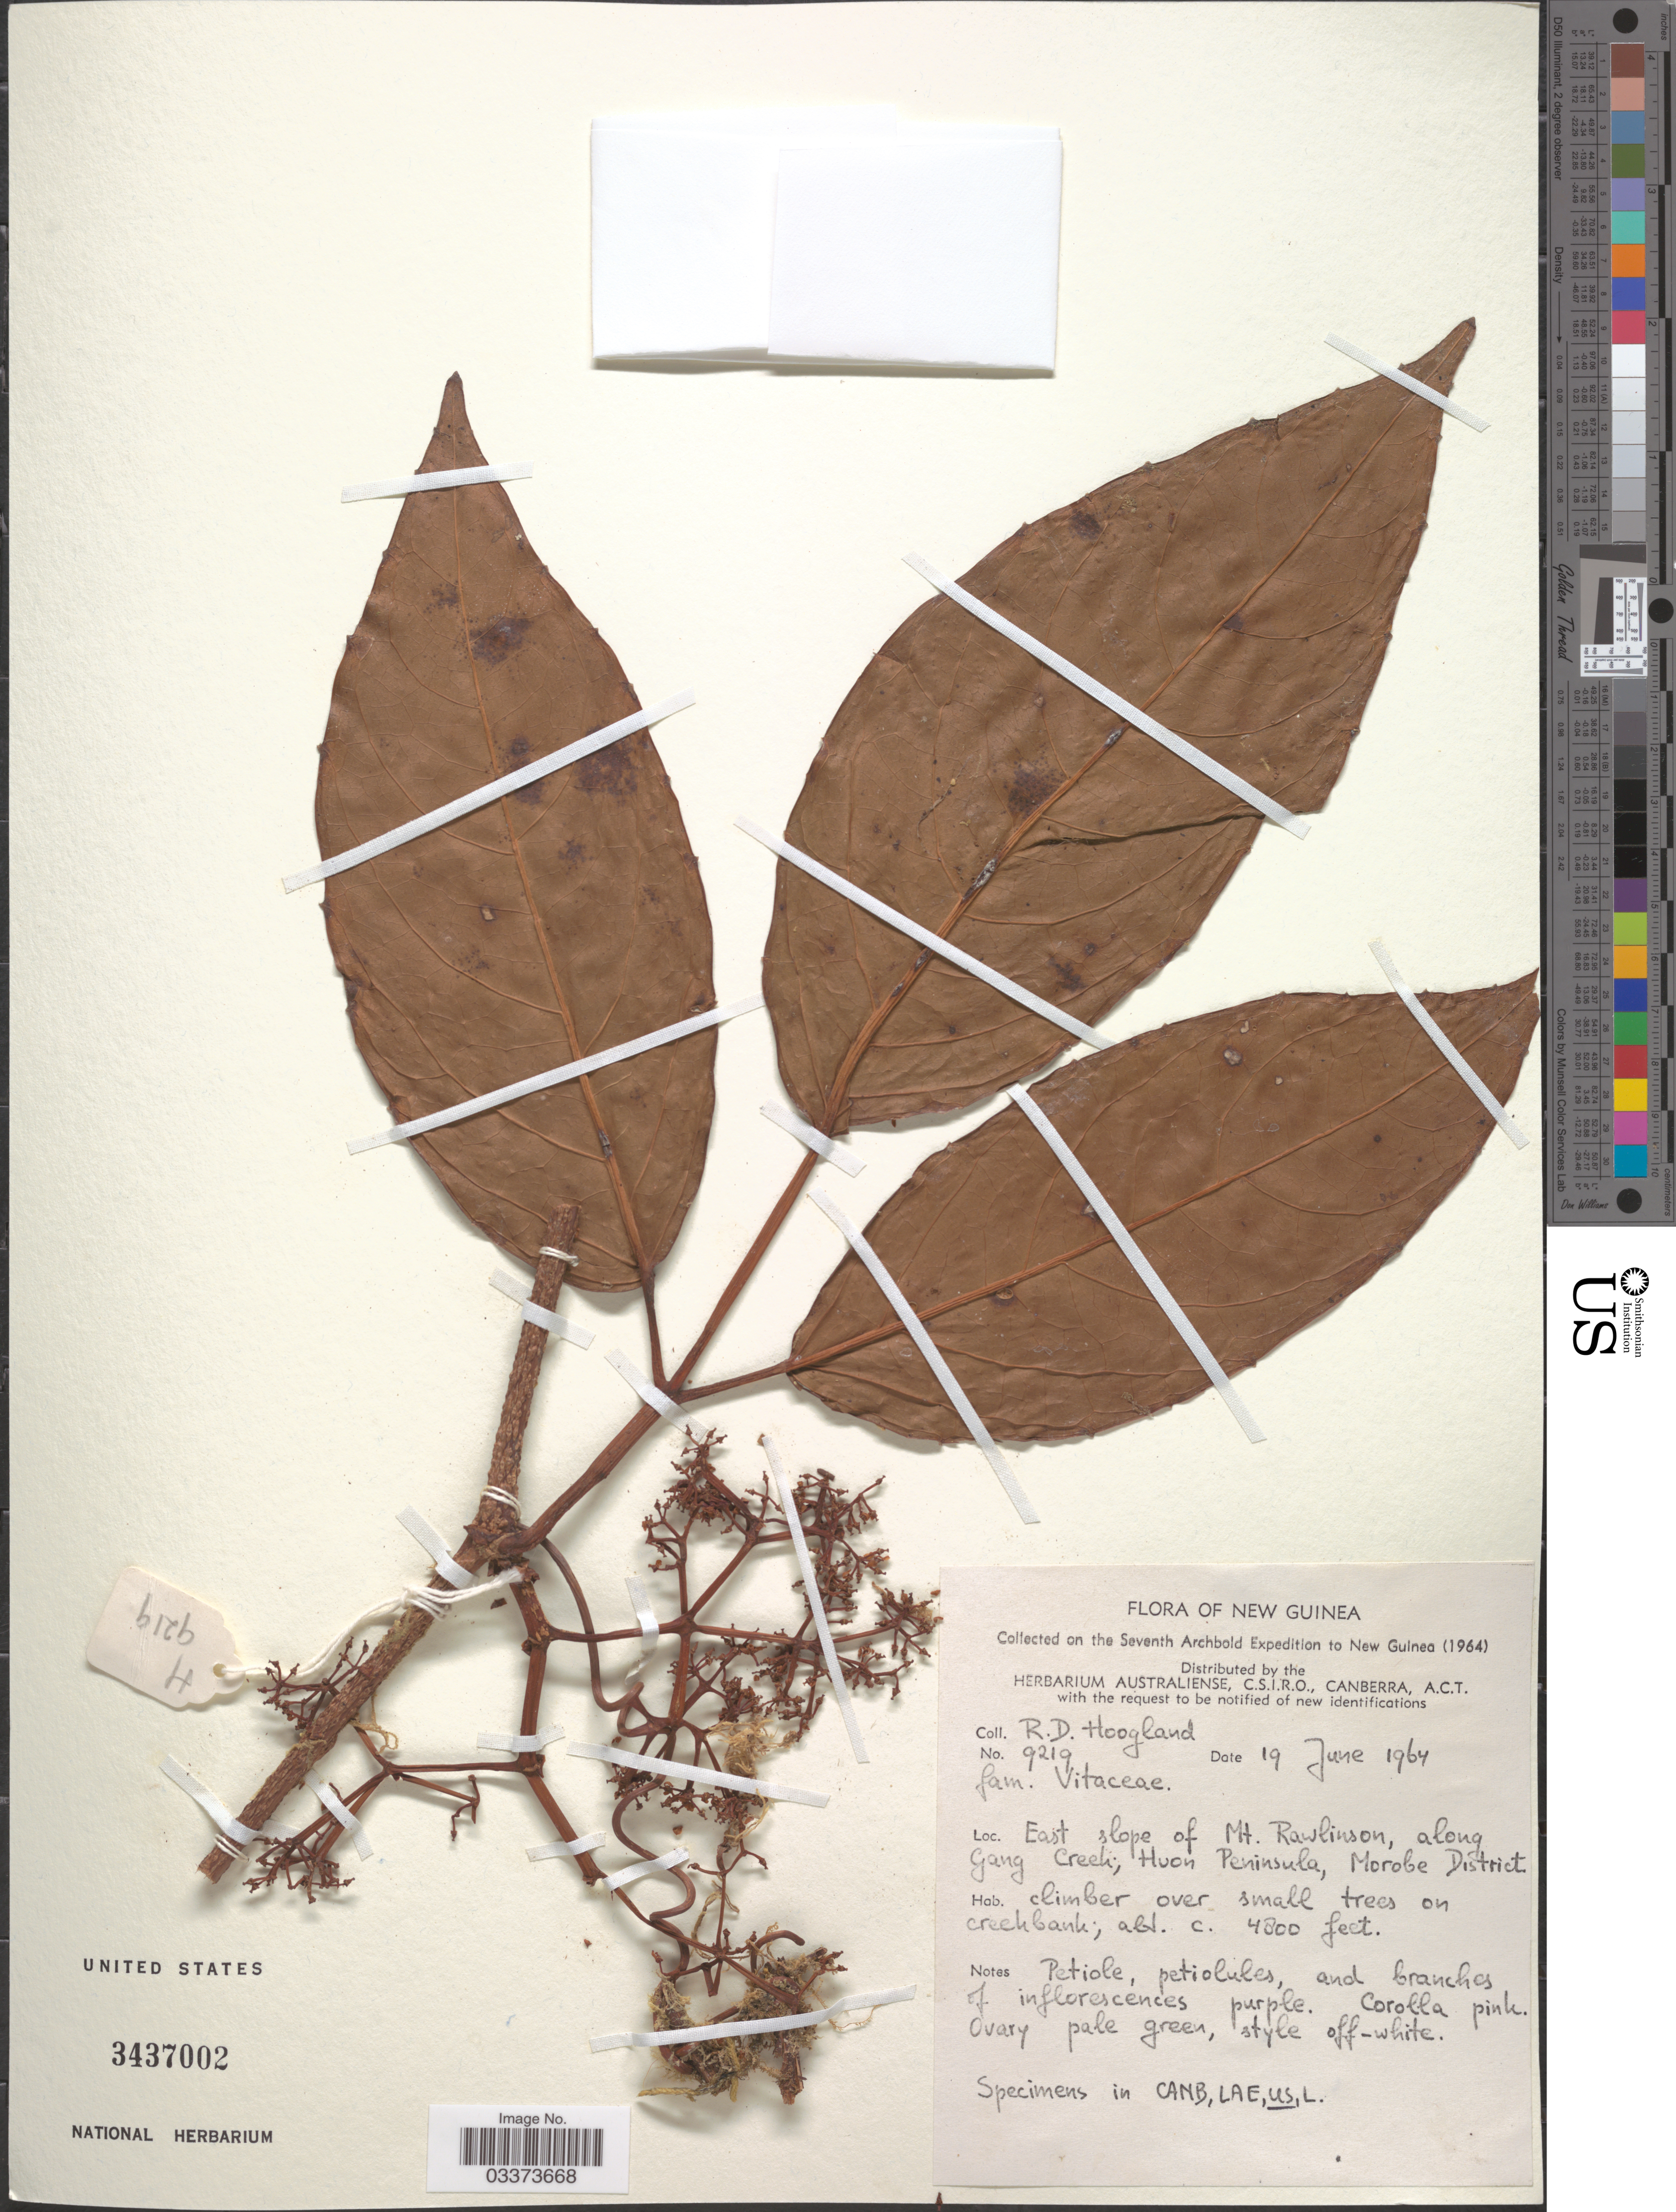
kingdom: Plantae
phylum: Tracheophyta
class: Magnoliopsida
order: Vitales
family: Vitaceae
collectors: R. D. Hoogland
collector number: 9219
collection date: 1964-06-19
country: Papua New Guinea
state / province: Morobe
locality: New Guinea. East slope of Mt. Rawlinson, along Gang Creek, Huon Peninsula, Morobe District.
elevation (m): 1463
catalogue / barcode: US 3437002